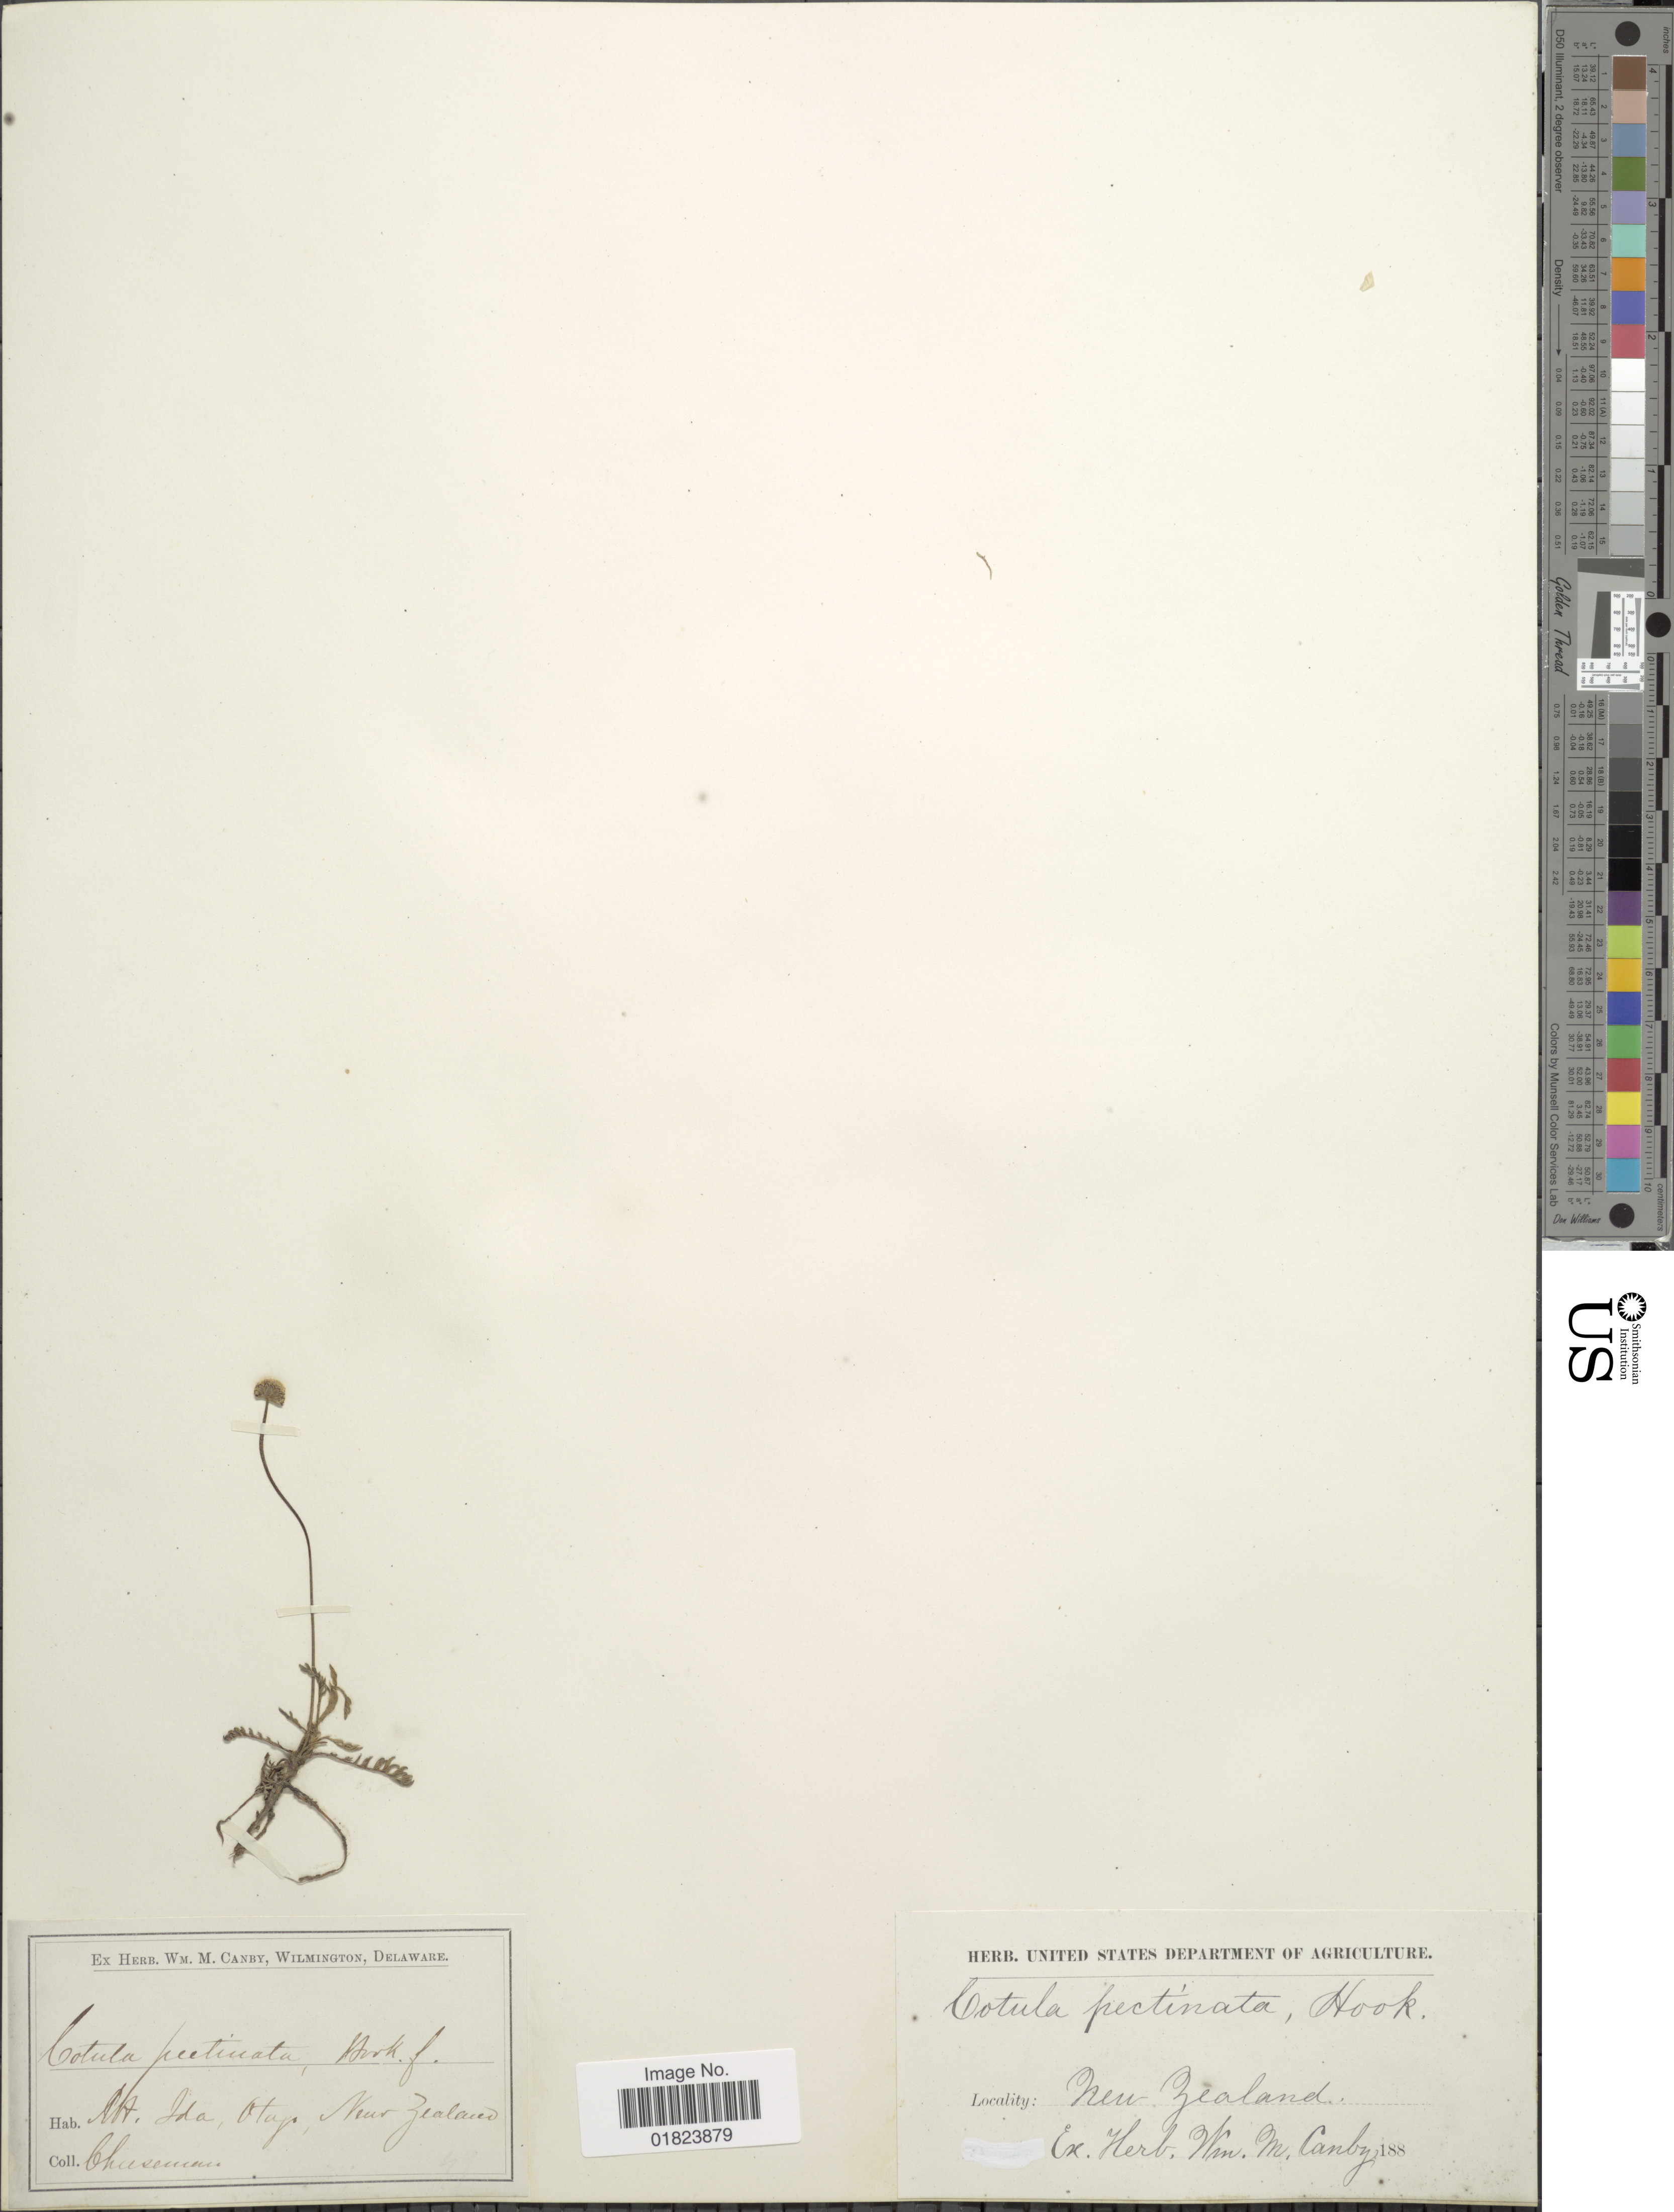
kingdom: Plantae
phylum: Tracheophyta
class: Magnoliopsida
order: Asterales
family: Asteraceae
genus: Cotula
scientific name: Cotula pectinata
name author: Hook. f.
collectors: Cheeseman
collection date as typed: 188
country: New Zealand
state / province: Otago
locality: Mt. Ida